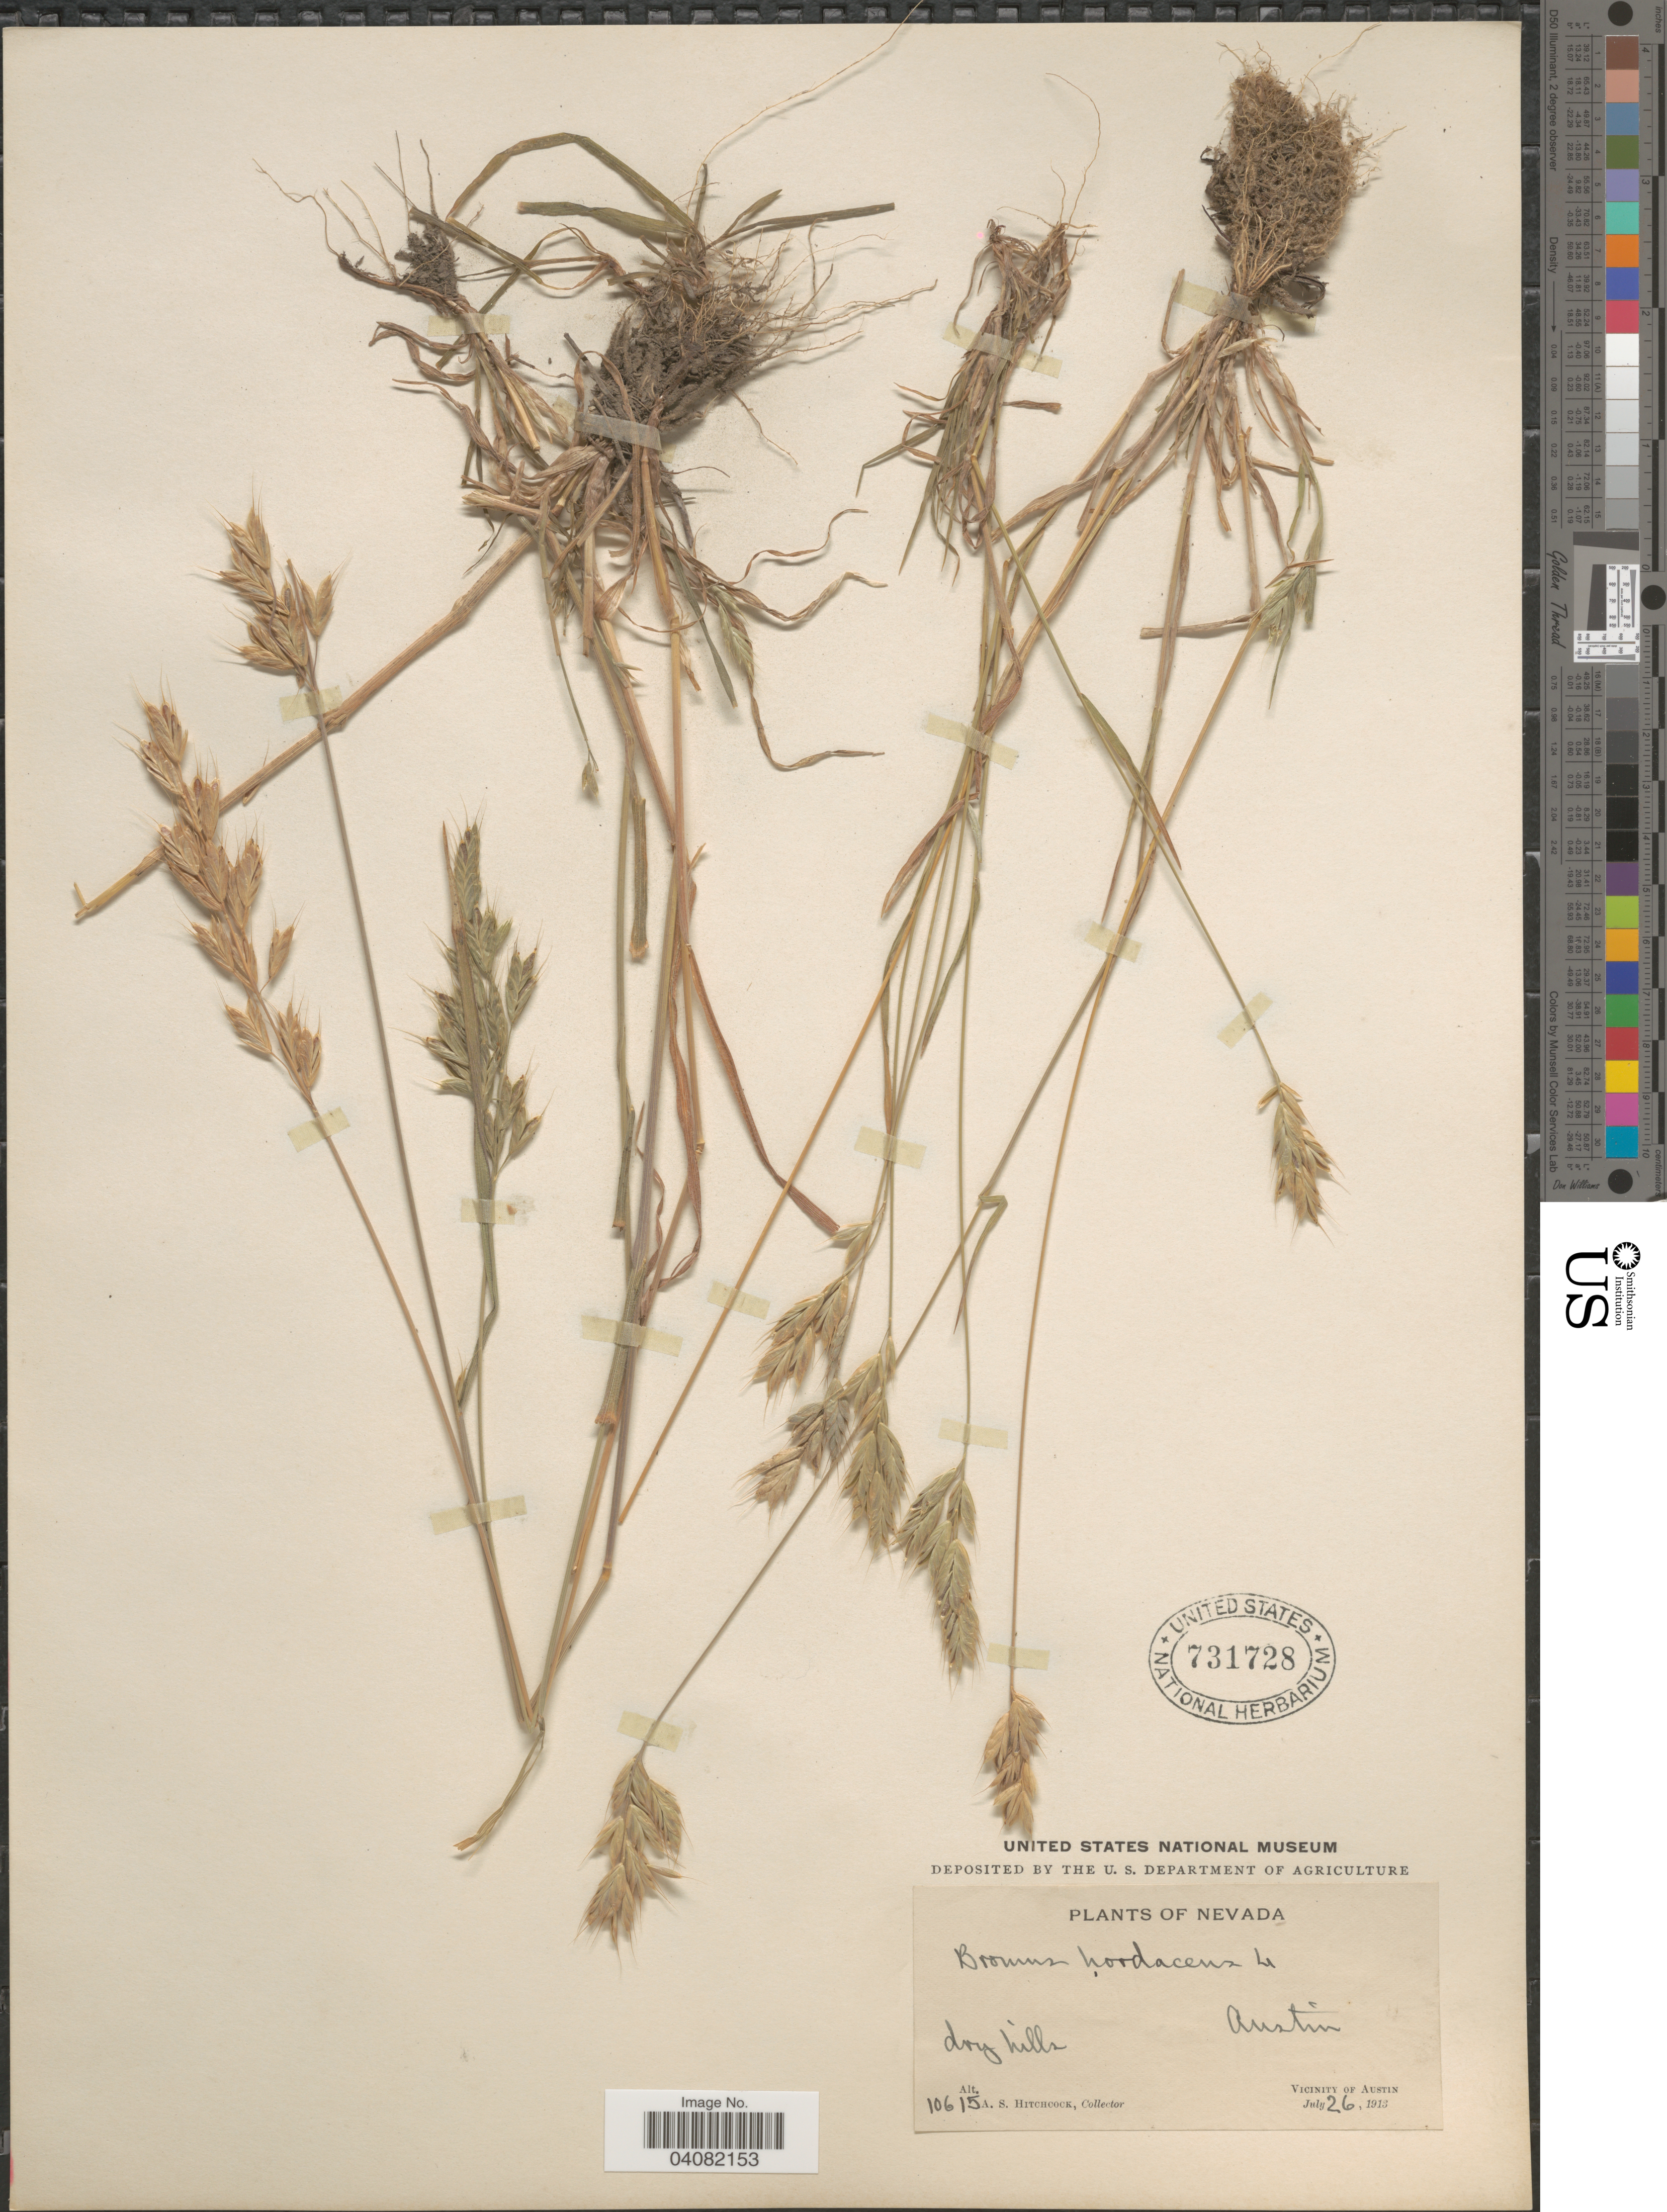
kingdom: Plantae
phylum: Tracheophyta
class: Liliopsida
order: Poales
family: Poaceae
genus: Bromus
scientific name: Bromus hordeaceus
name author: L.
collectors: A. S. Hitchcock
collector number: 10615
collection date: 1913-07-26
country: United States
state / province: Nevada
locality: Austin. Vicinity of Austin.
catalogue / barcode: US 731728